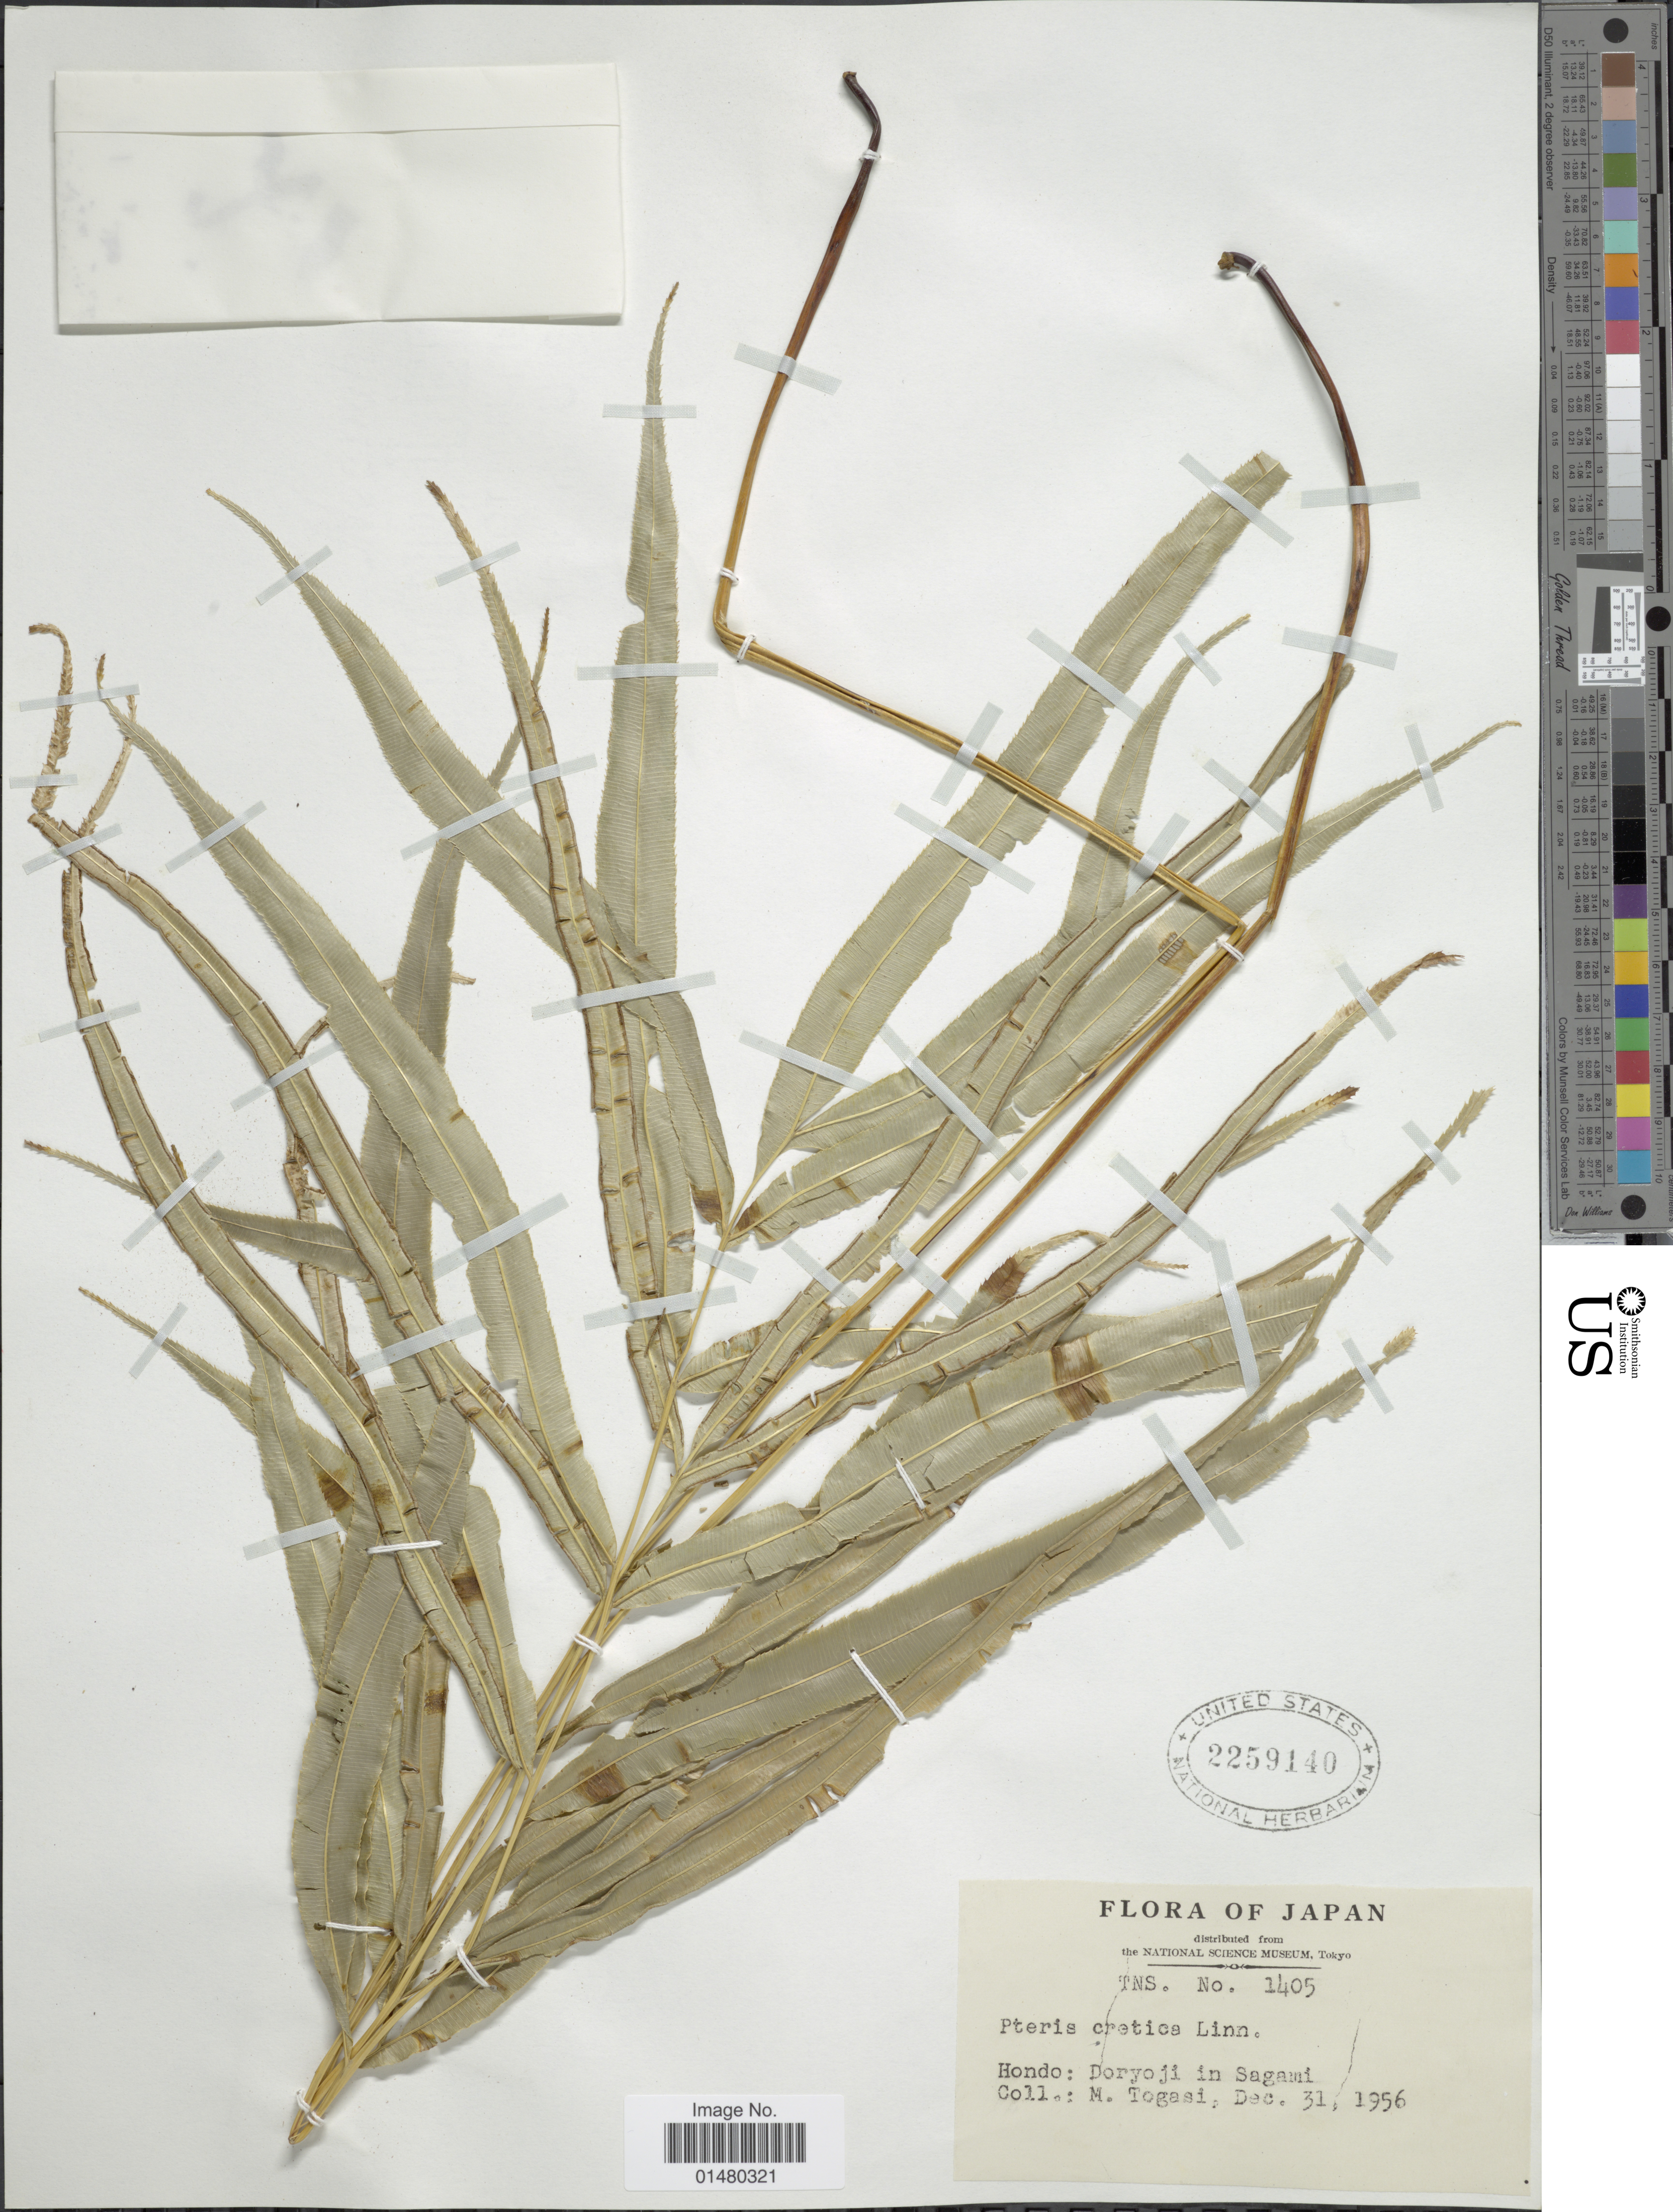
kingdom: Plantae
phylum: Tracheophyta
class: Polypodiopsida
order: Polypodiales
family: Pteridaceae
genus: Pteris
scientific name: Pteris cretica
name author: L.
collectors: M. Togashi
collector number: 1405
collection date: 1956-12-31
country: Japan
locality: Hondo: Doryoji in Sagami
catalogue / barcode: US 2259140